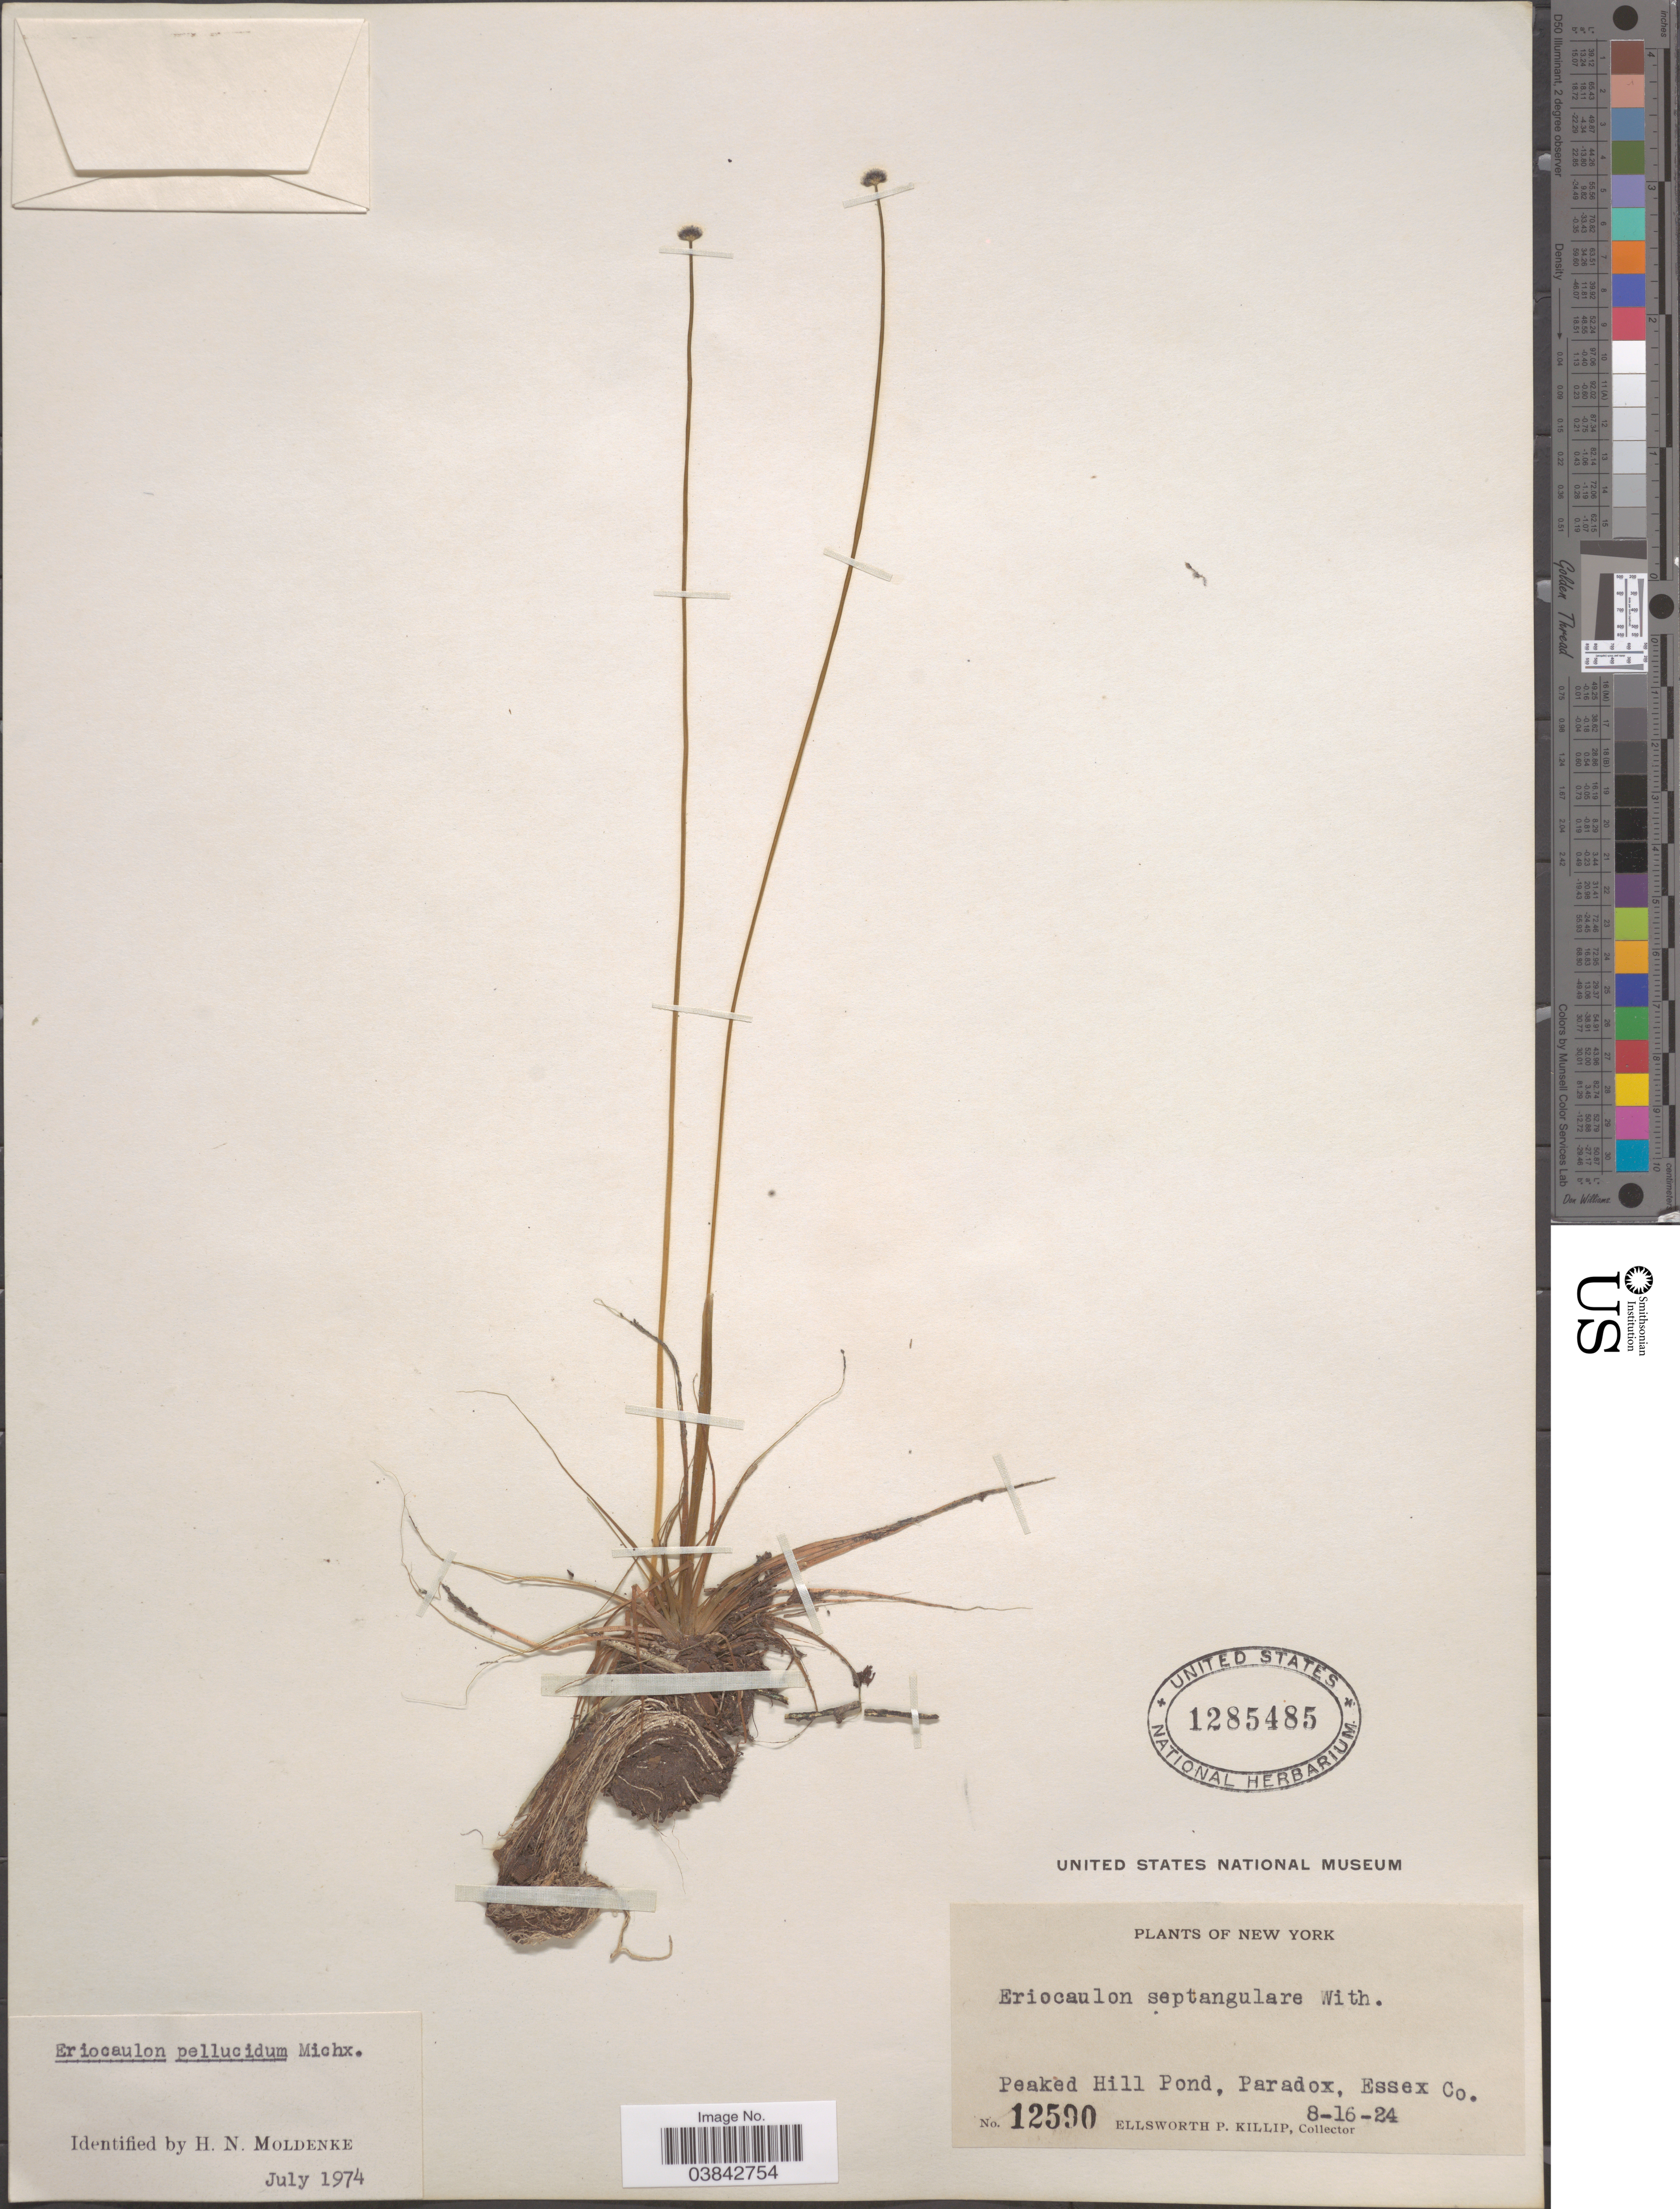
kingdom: Plantae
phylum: Tracheophyta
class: Liliopsida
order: Poales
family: Eriocaulaceae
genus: Eriocaulon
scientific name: Eriocaulon aquaticum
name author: (Hill) Druce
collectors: E. P. Killip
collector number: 12590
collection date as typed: Transcribed d/m/y: 16/8/24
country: United States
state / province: New York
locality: Peaked Hill Pond, Paradox, Essex Co.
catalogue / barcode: US 1285485